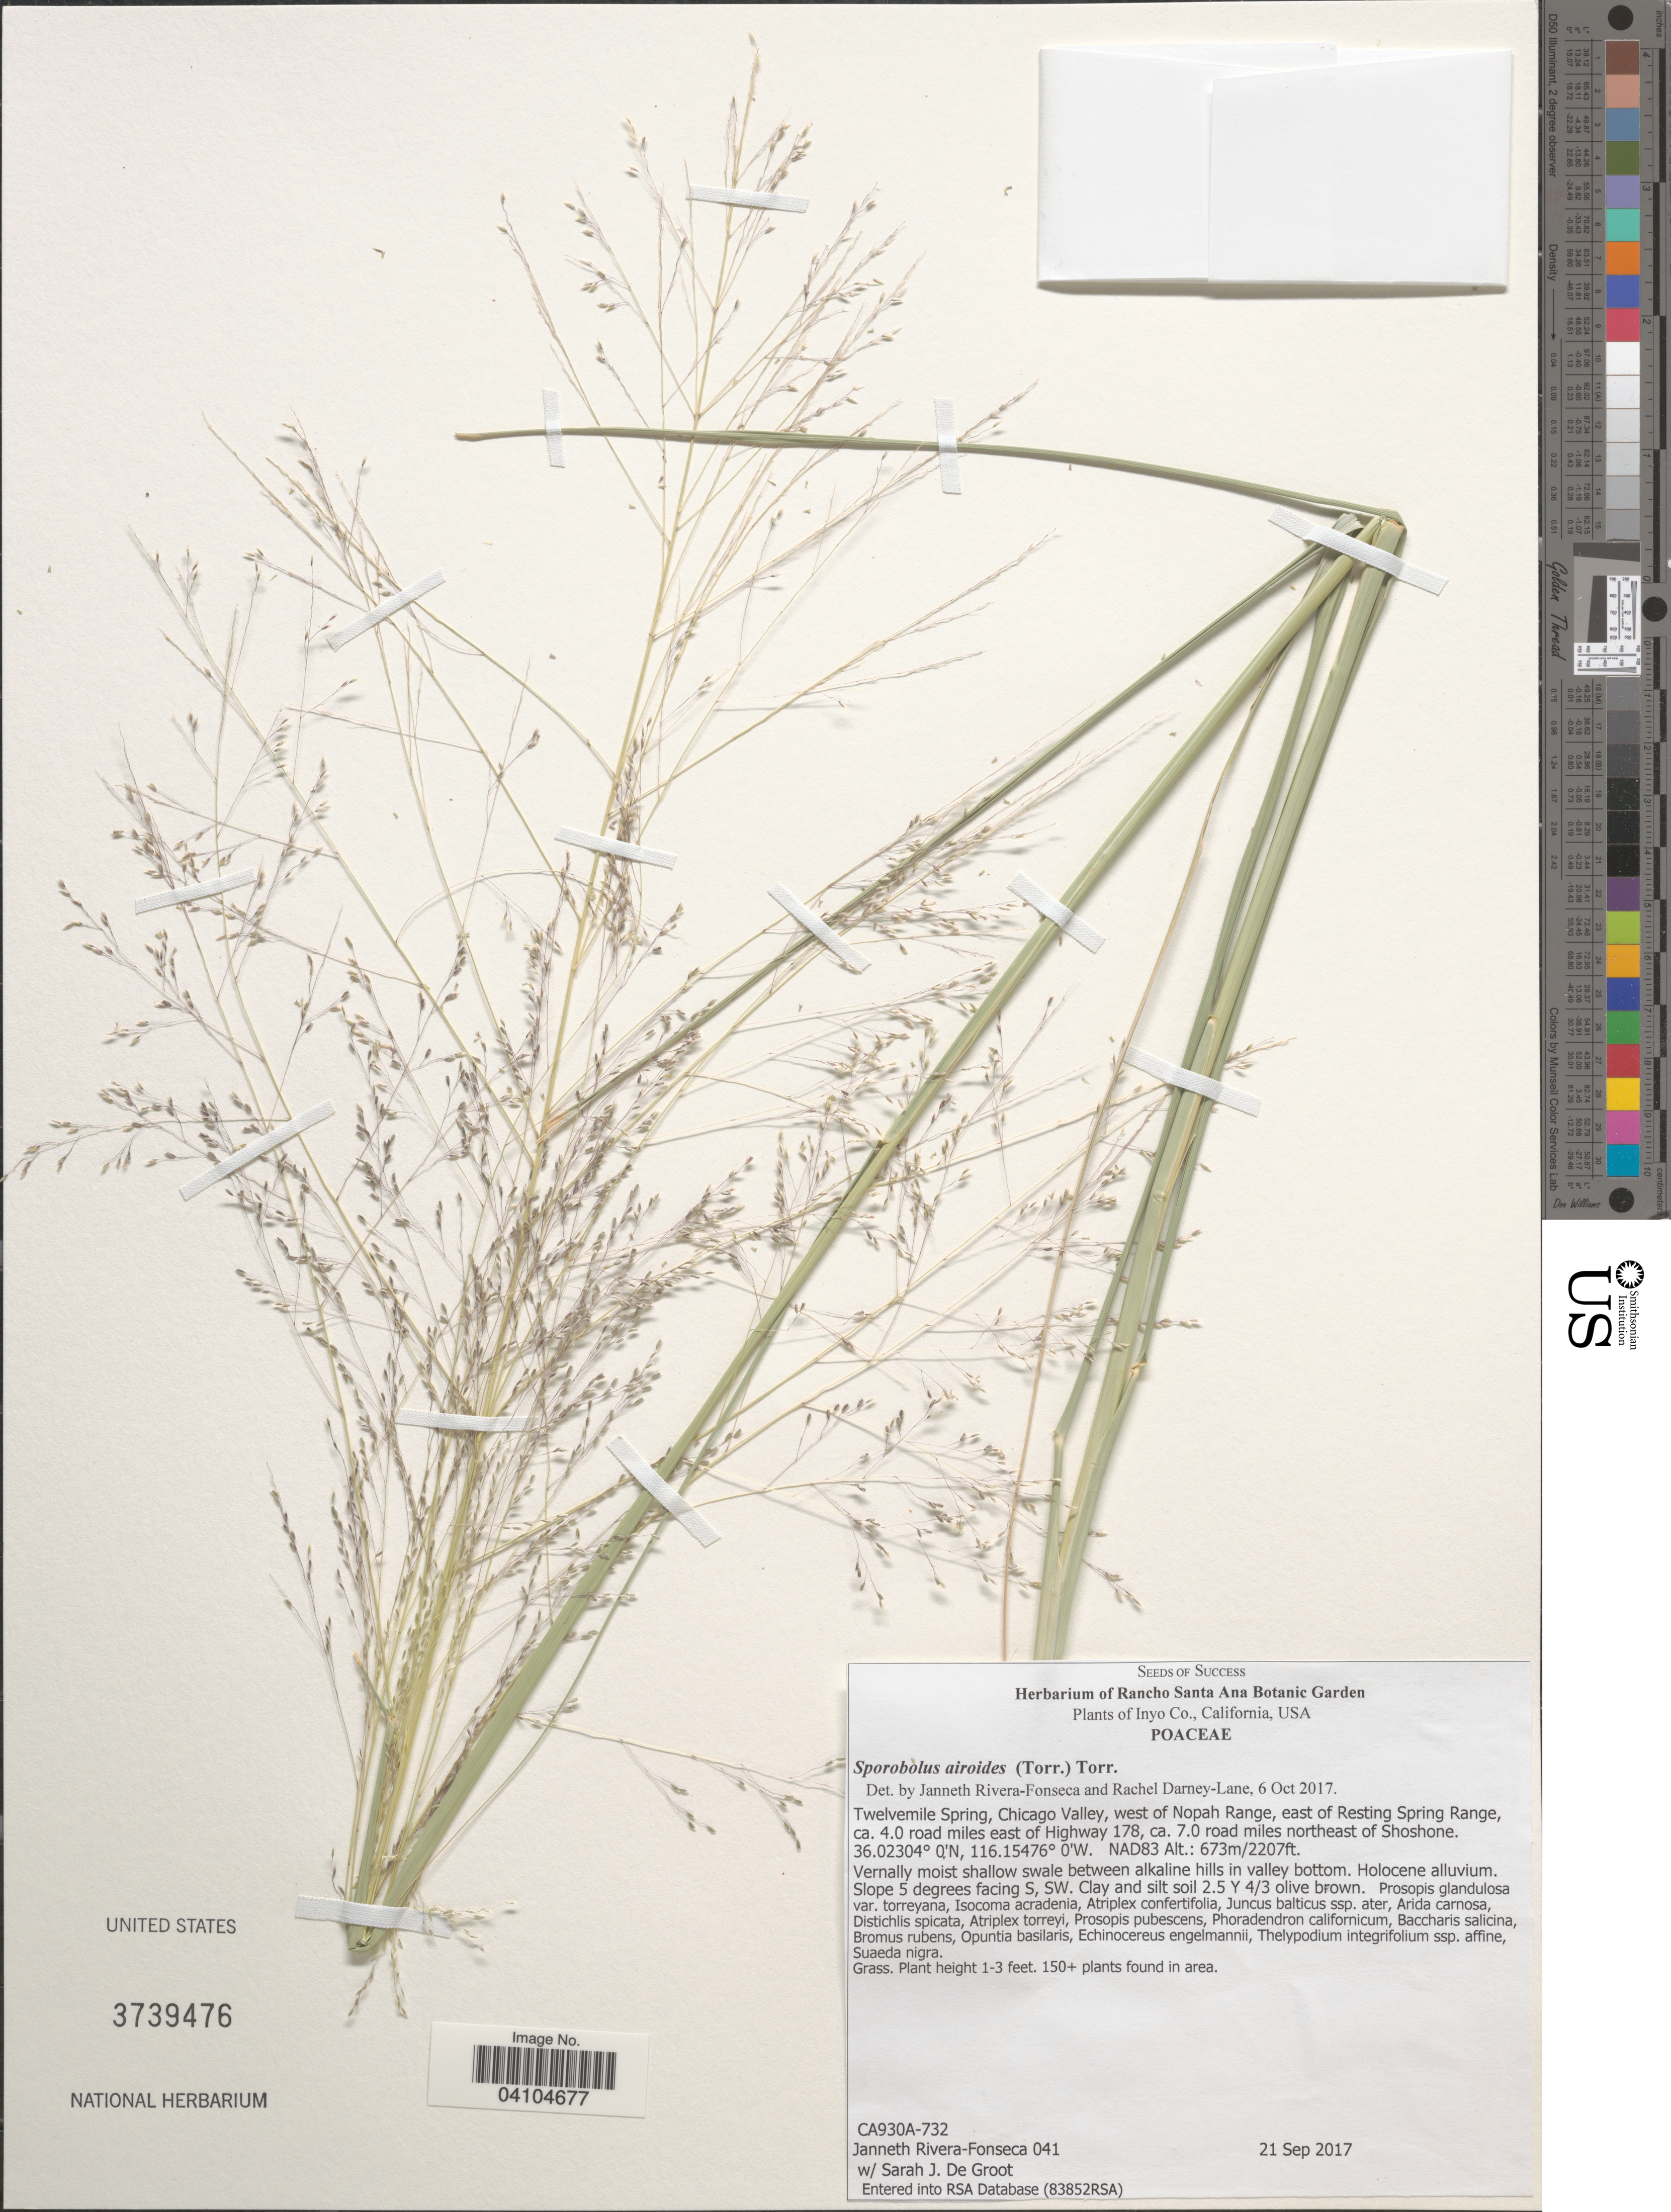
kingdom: Plantae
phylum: Tracheophyta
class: Liliopsida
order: Poales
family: Poaceae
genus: Sporobolus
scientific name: Sporobolus airoides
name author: (Torr.) Torr.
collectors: J. Rivera-Fonseca & S. De Groot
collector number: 041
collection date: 2017-09-21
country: United States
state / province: California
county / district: Inyo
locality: Inyo Co. Twelvemile Spring, Chicago Valley, west of Nopah Range, east of Resting Spring Range, ca. 4.0 road miles east of Highway 178, ca. 7.0 road miles northeast of Shoshone. NAD83.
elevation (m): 673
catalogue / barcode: US 3739476